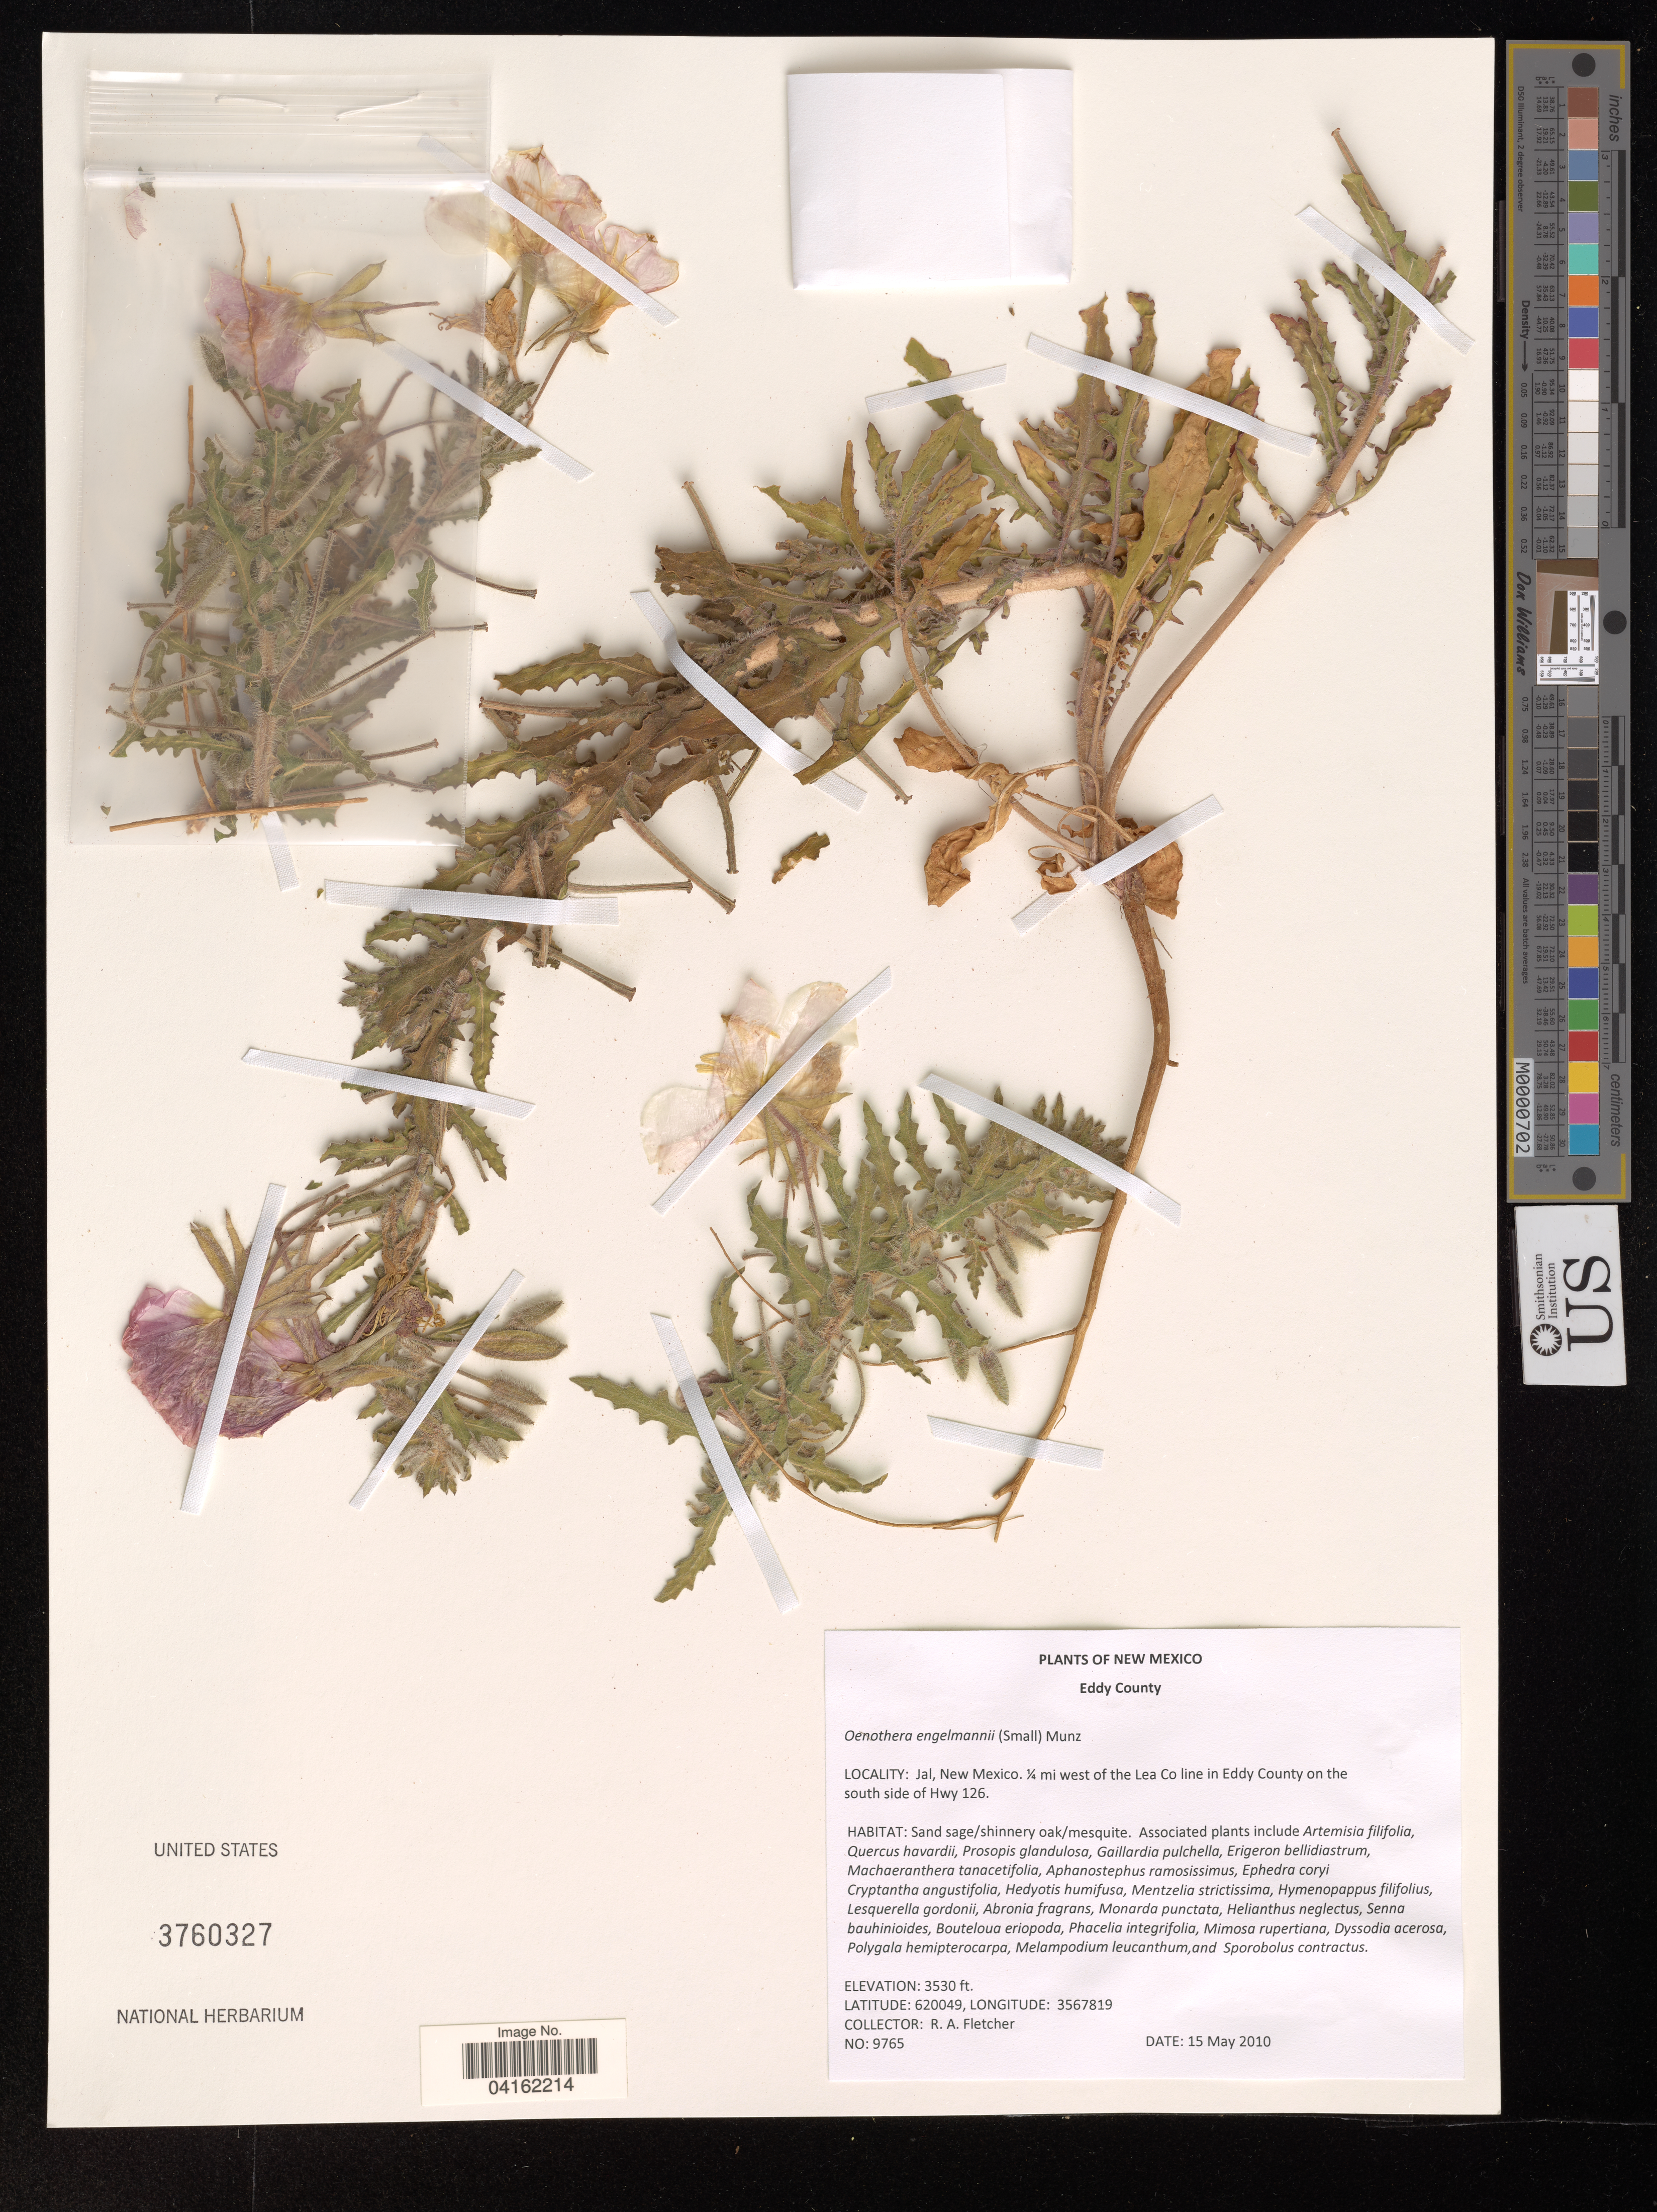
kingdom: Plantae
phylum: Tracheophyta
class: Magnoliopsida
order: Myrtales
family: Onagraceae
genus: Oenothera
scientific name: Oenothera engelmannii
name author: (Small) Munz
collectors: R. A. Fletcher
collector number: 9765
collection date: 2010-05-15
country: United States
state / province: New Mexico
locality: Jal. ¼ mi west of the Lea Co line in Eddy County on the south side of Hwy 126.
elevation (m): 1076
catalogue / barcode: US 3760327